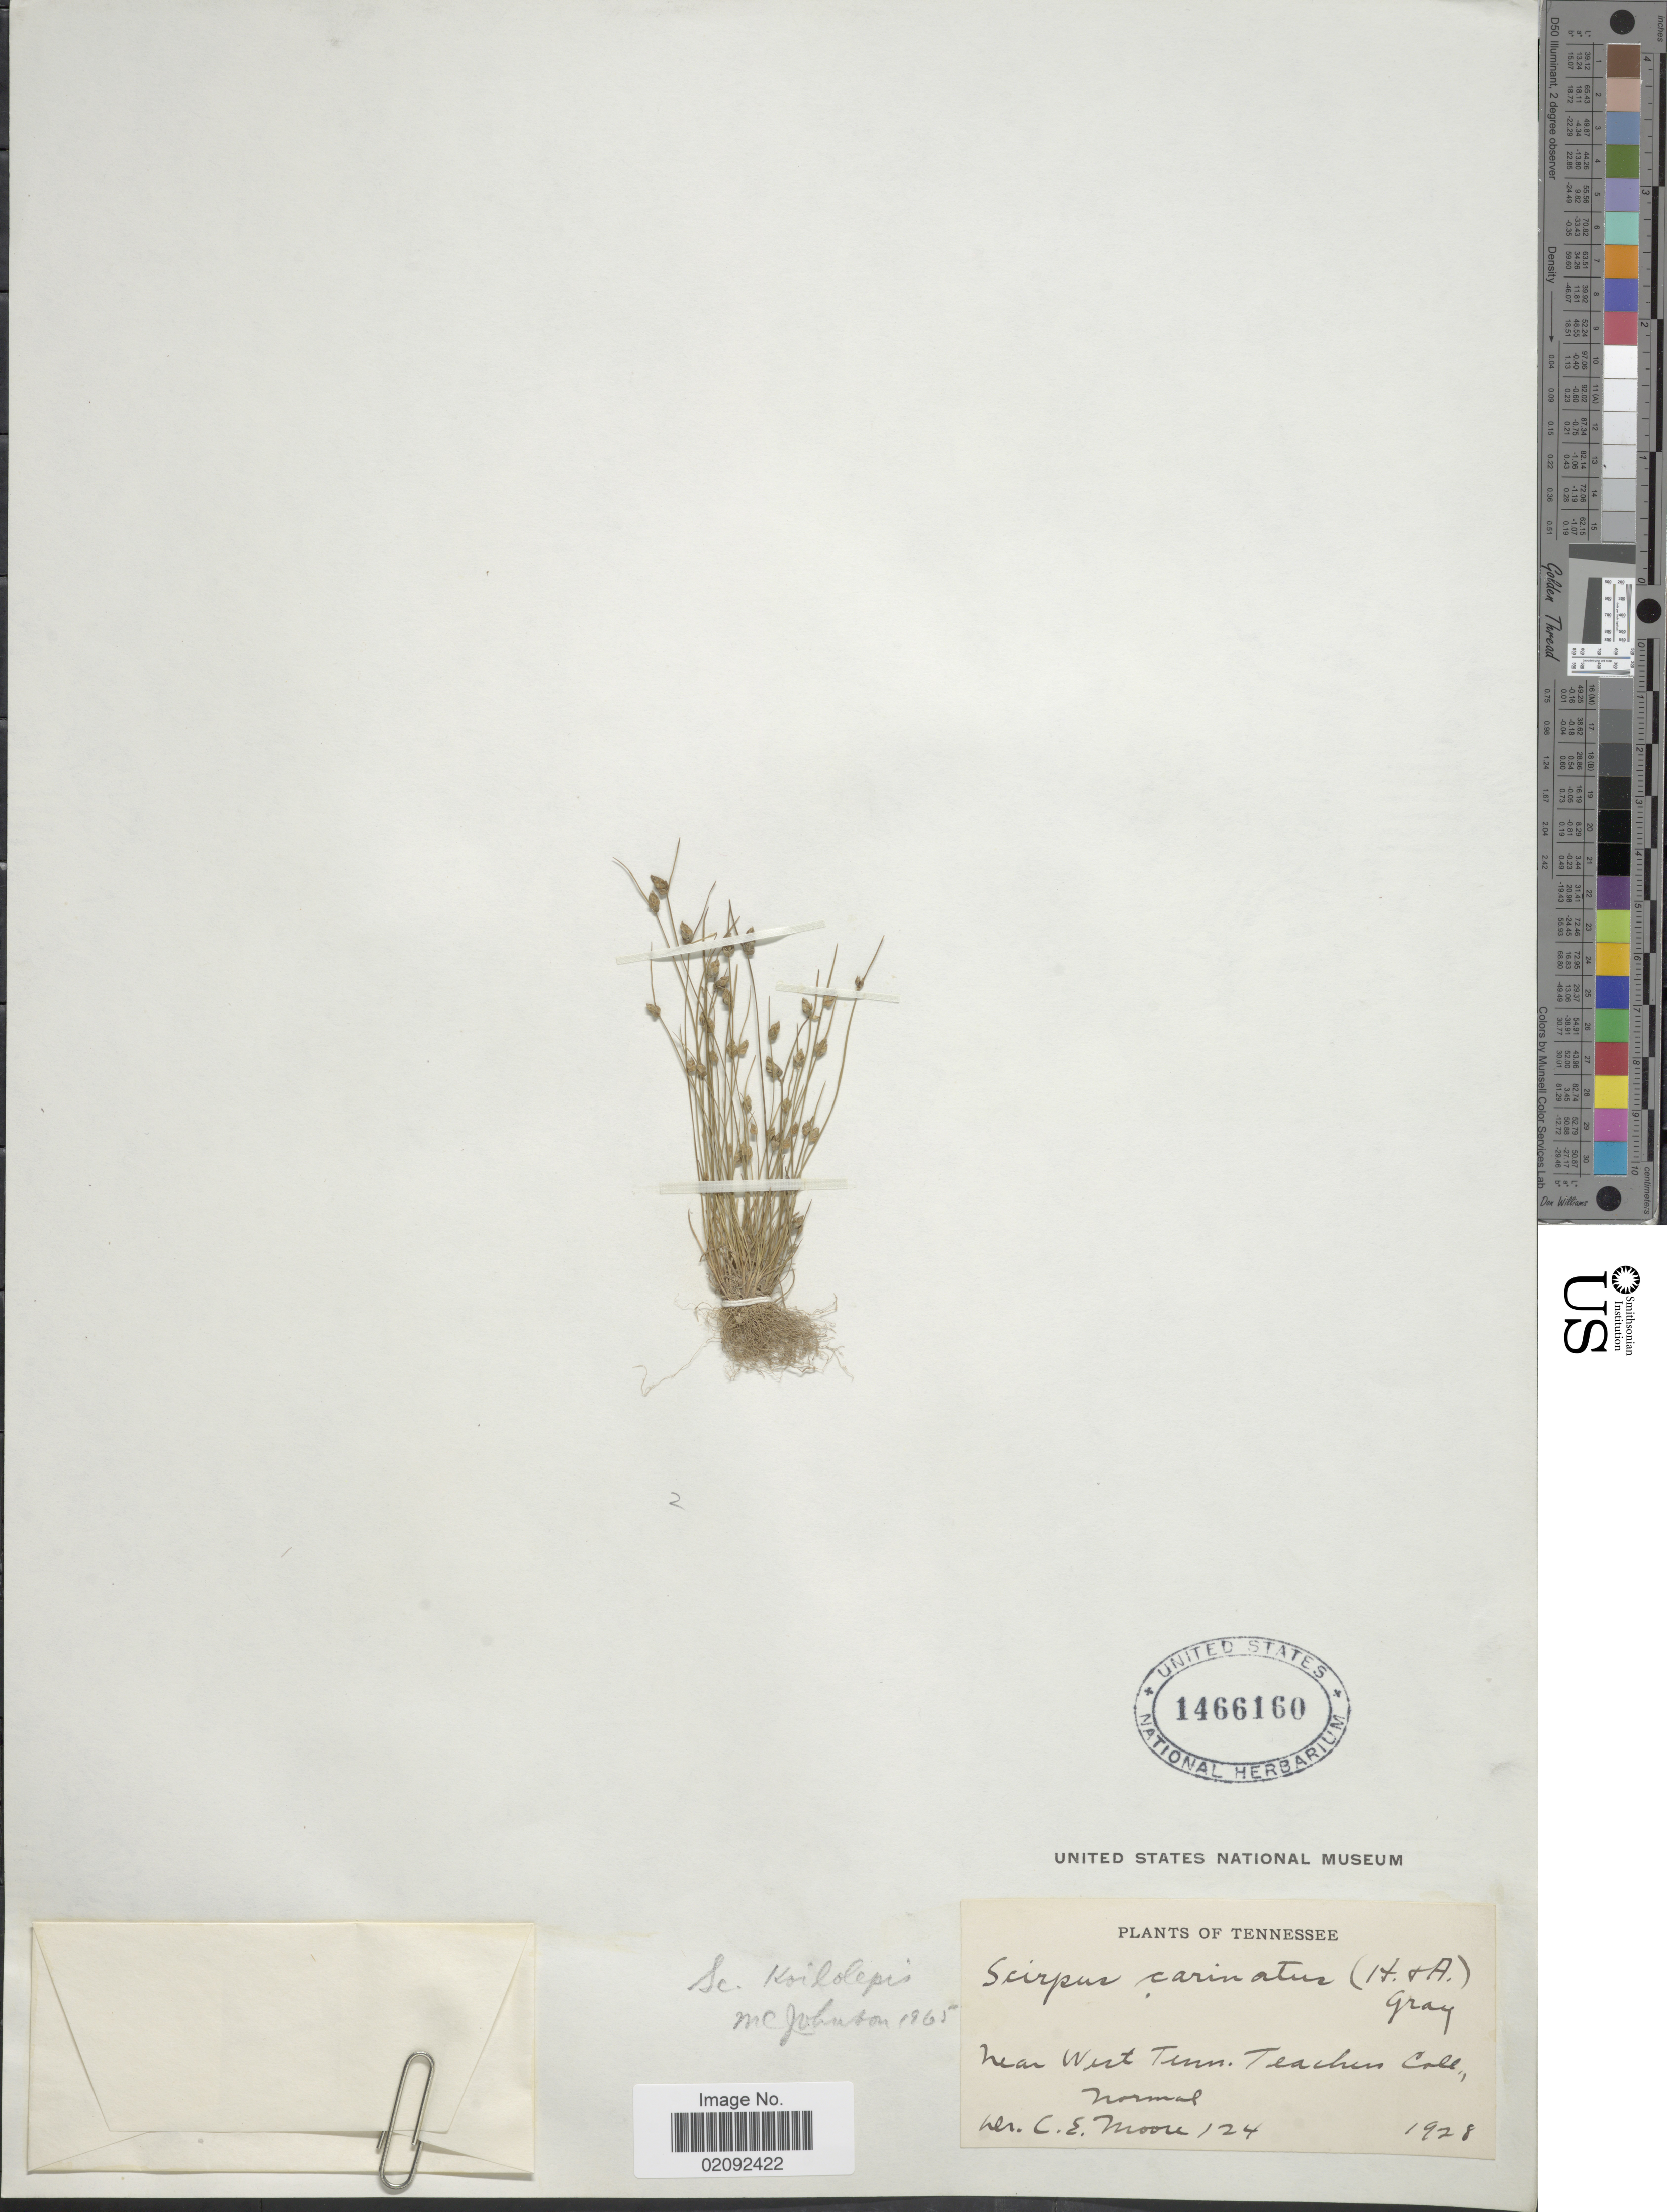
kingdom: Plantae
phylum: Tracheophyta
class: Liliopsida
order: Poales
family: Cyperaceae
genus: Isolepis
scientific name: Isolepis carinata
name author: Hook. & Arn. ex Torr.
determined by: Strong, M. T., (US), Smithsonian Institution - National Museum of Natural History (UNITED STATES)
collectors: C. Moore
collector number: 124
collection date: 1928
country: United States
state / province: Tennessee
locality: Near West Tenn. Teachers Coll., Normal.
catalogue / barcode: US 1466160